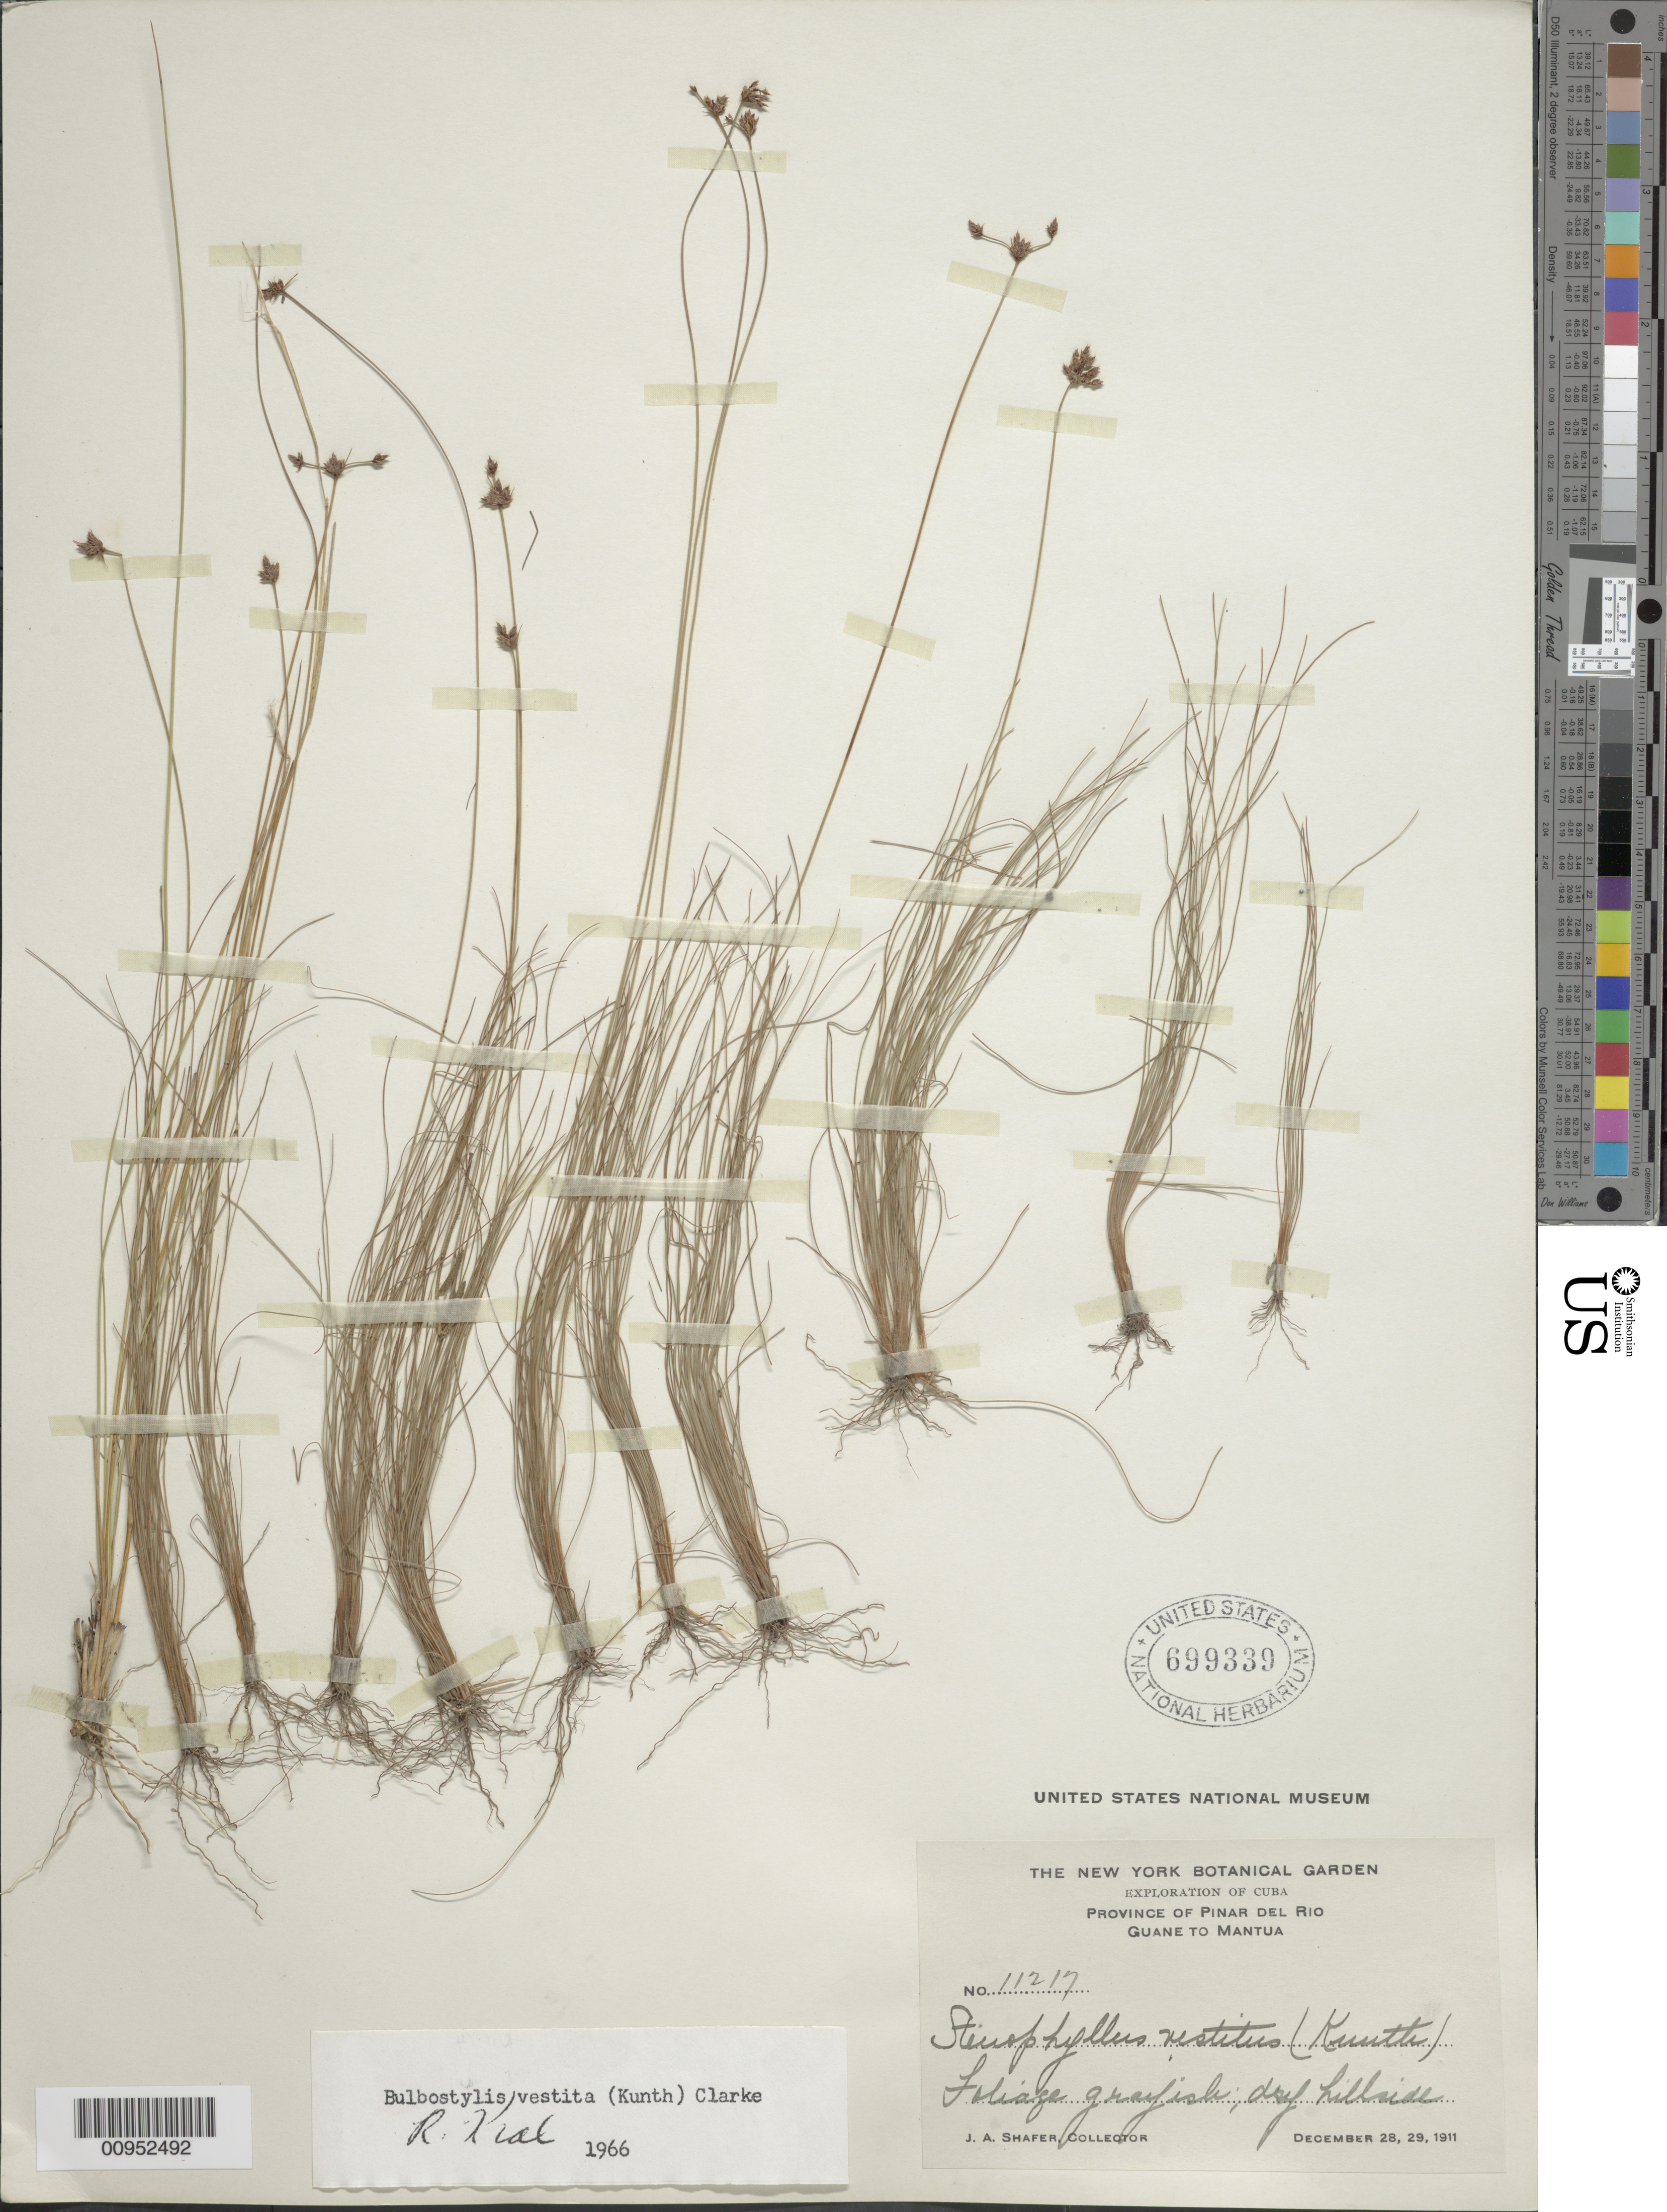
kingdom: Plantae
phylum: Tracheophyta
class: Liliopsida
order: Poales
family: Cyperaceae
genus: Bulbostylis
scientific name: Bulbostylis vestita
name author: (Kunth) C.B. Clarke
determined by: Kral, Robert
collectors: J. A. Shafer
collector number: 11217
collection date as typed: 28 Dec 1911 to 29 Dec 1911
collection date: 1911-12-28/1911-12-29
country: Cuba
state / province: Pinar del Rio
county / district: Dry forest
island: Cuba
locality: Guane to Mantua, hillside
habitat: Dry hillside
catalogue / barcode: US 699339